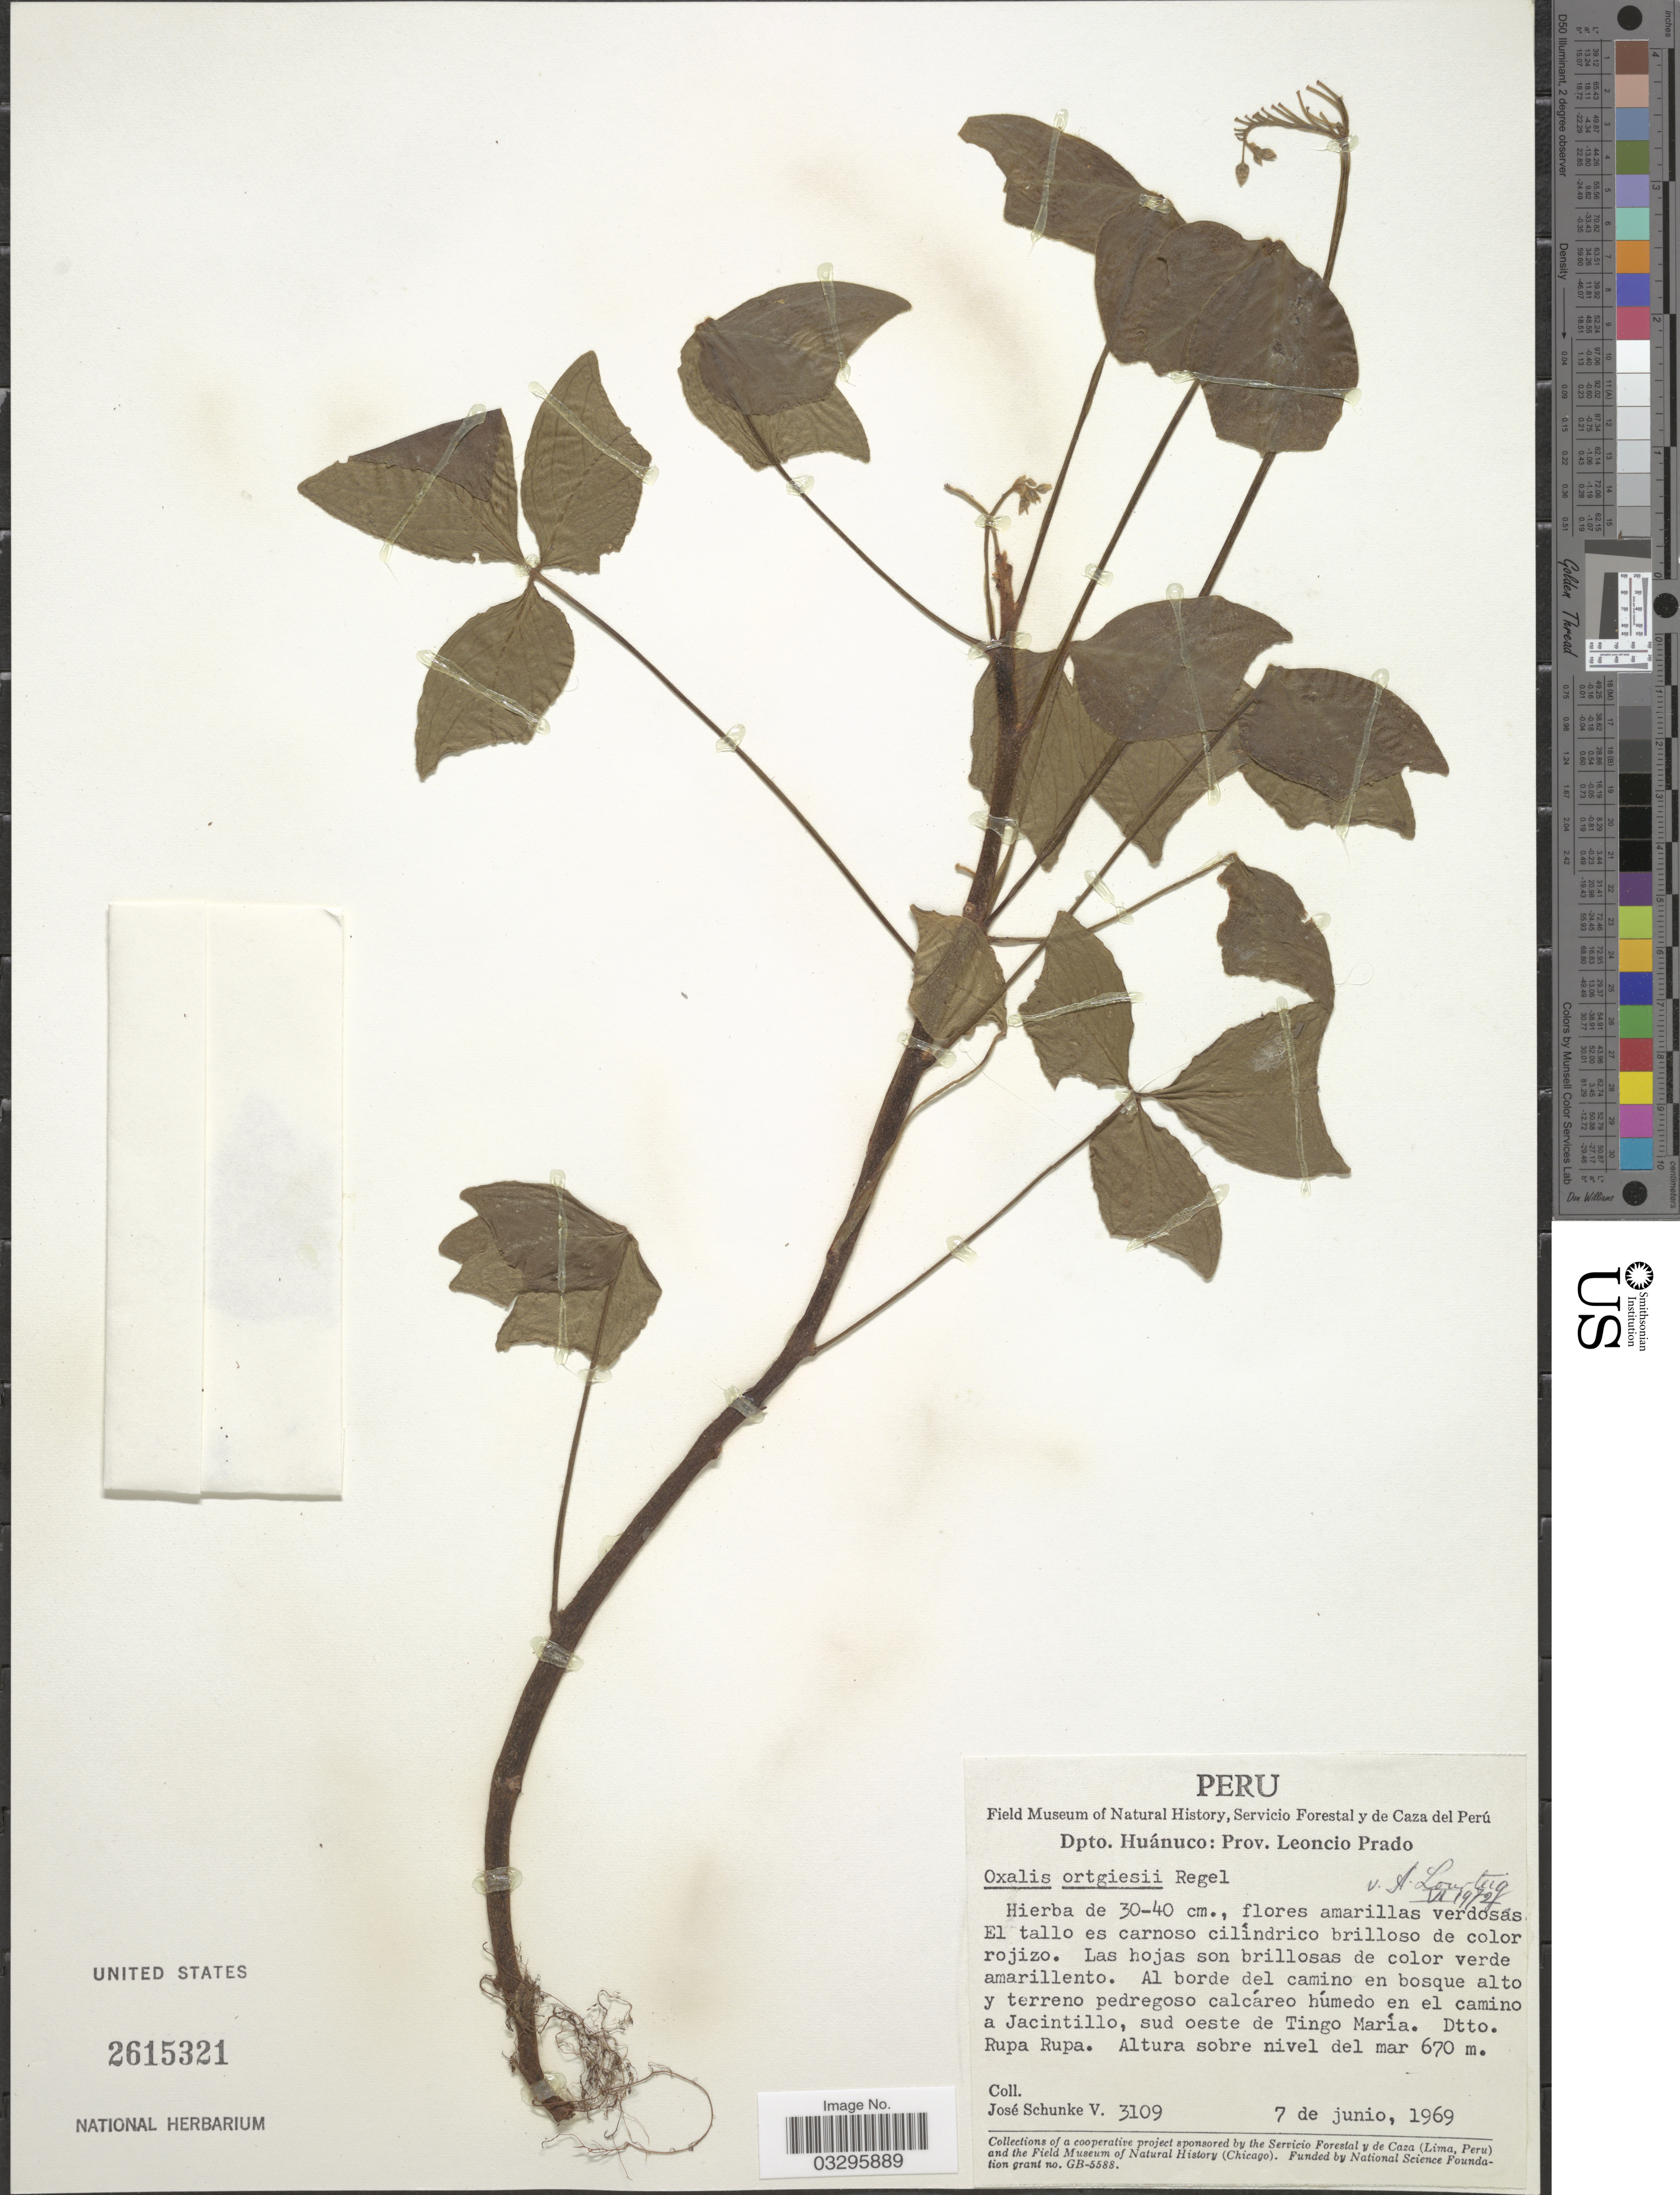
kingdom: Plantae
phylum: Tracheophyta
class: Magnoliopsida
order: Oxalidales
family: Oxalidaceae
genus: Oxalis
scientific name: Oxalis ortgiesii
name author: Regel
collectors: J. Schunke Vigo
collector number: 3109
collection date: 1969-06-07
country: Peru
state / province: Huánuco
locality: Dpto. Huánuco: Prov. Leoncio Prado. Al borde del camino en bosque alto y terreno pedregoso calcáreo húmedo en el camino a Jacintillo, sud oeste de Tingo María. Dtto. Rupa Rupa.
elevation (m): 670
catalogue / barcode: US 2615321